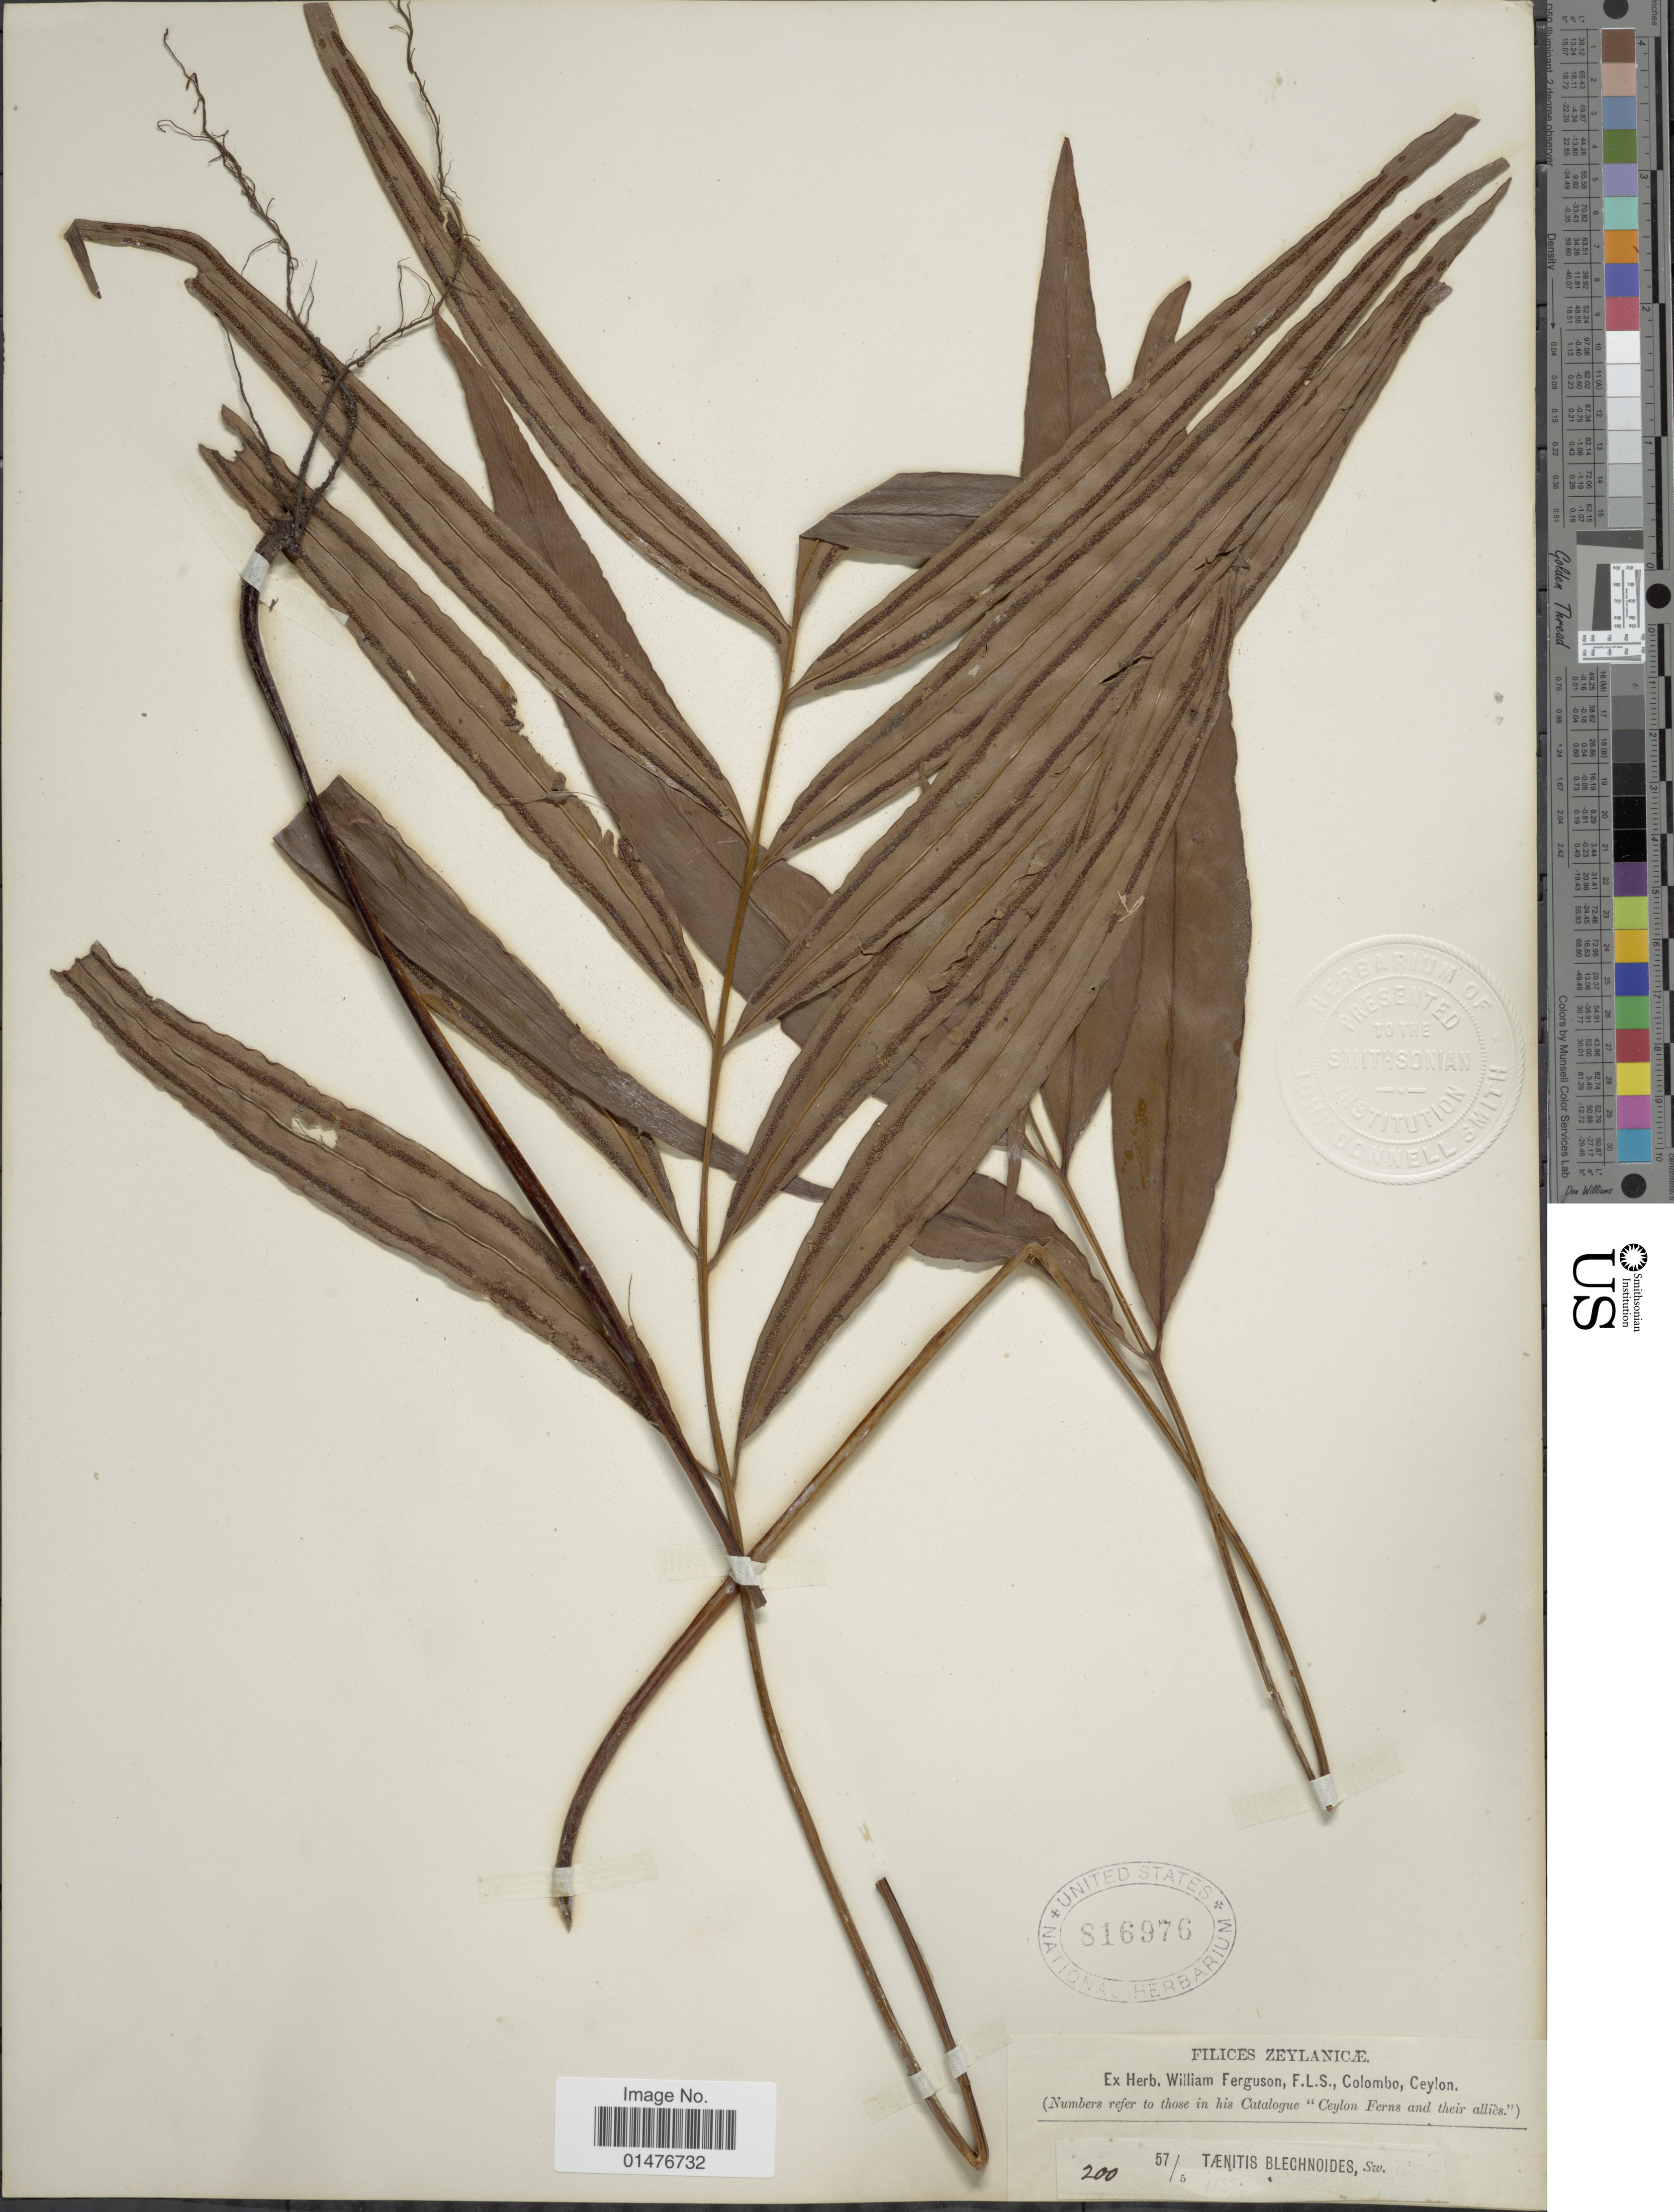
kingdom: Plantae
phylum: Tracheophyta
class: Polypodiopsida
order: Polypodiales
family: Pteridaceae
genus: Taenitis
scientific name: Taenitis blechnoides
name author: (Willd.) Sw.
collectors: ex herb. W. Ferguson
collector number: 200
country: Sri Lanka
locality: Filices Zeylanicae, Ceylon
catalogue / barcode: US 816976